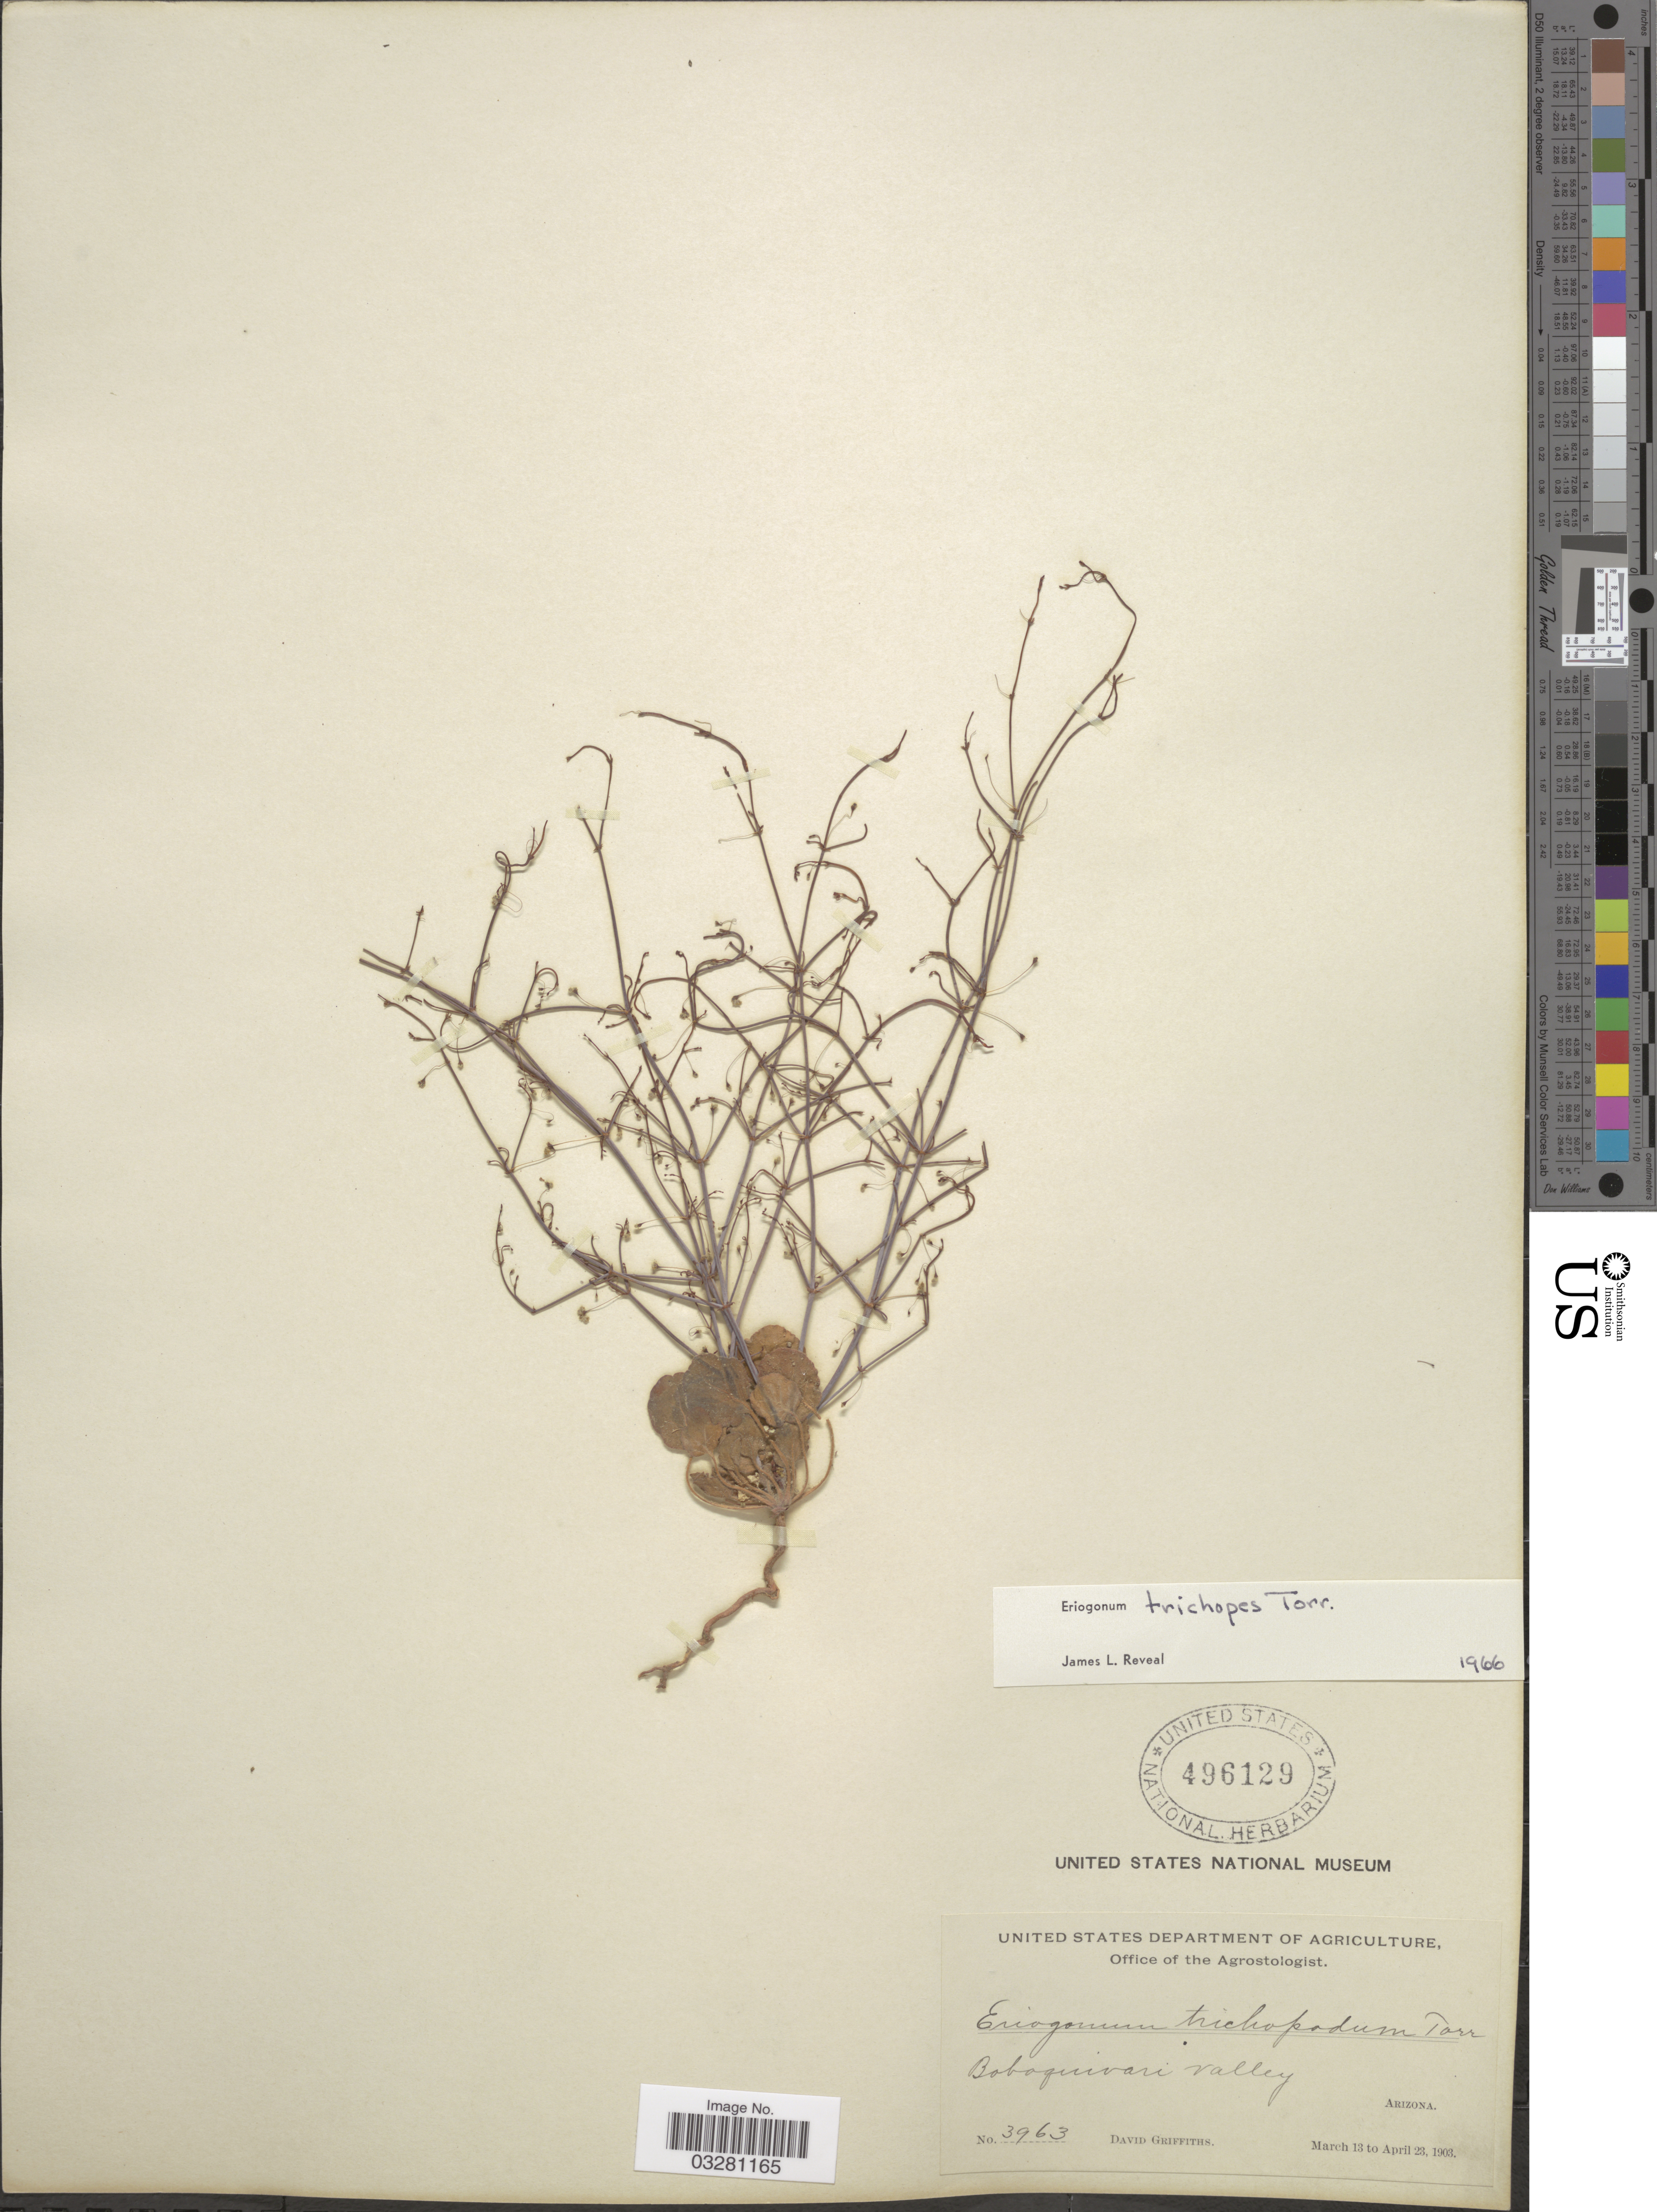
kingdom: Plantae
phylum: Tracheophyta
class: Magnoliopsida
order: Caryophyllales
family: Polygonaceae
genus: Eriogonum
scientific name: Eriogonum trichopes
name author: Torr.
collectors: D. Griffiths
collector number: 3963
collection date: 1903-03-13/1903-04-23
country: United States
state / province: Arizona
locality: Baboquivari Valley.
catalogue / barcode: US 496129